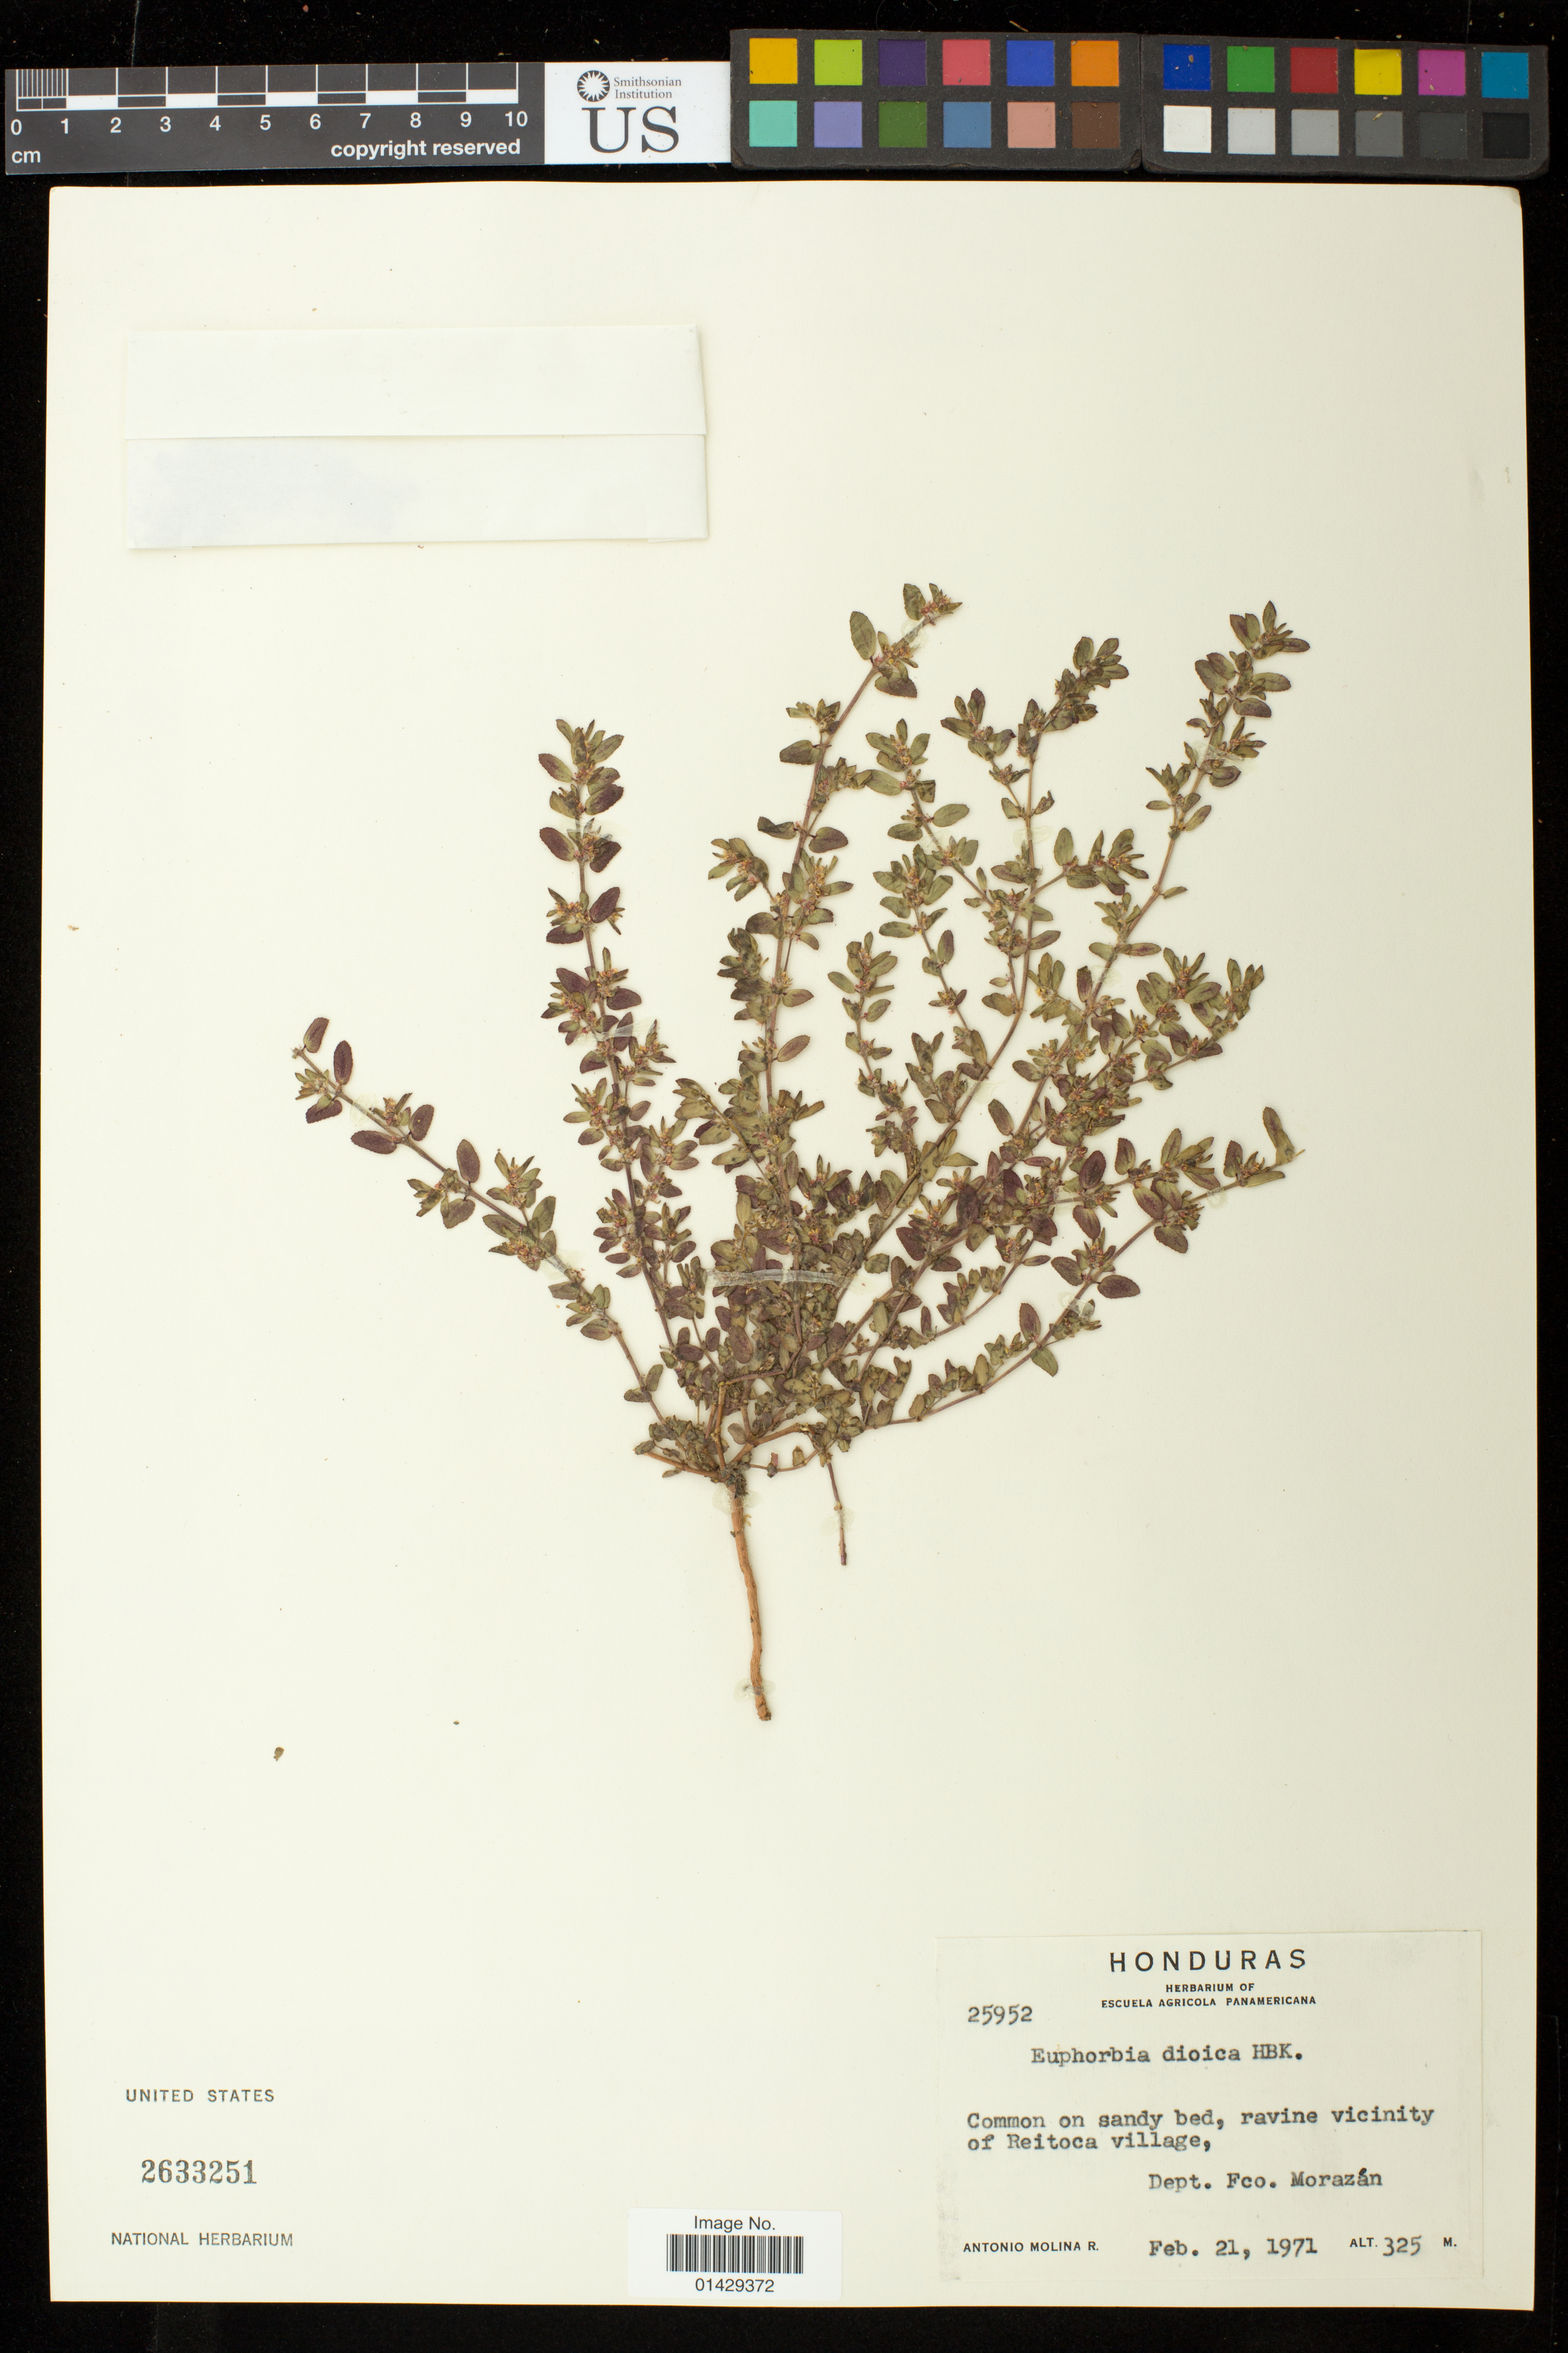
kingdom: Plantae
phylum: Tracheophyta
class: Magnoliopsida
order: Malpighiales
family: Euphorbiaceae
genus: Euphorbia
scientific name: Euphorbia dioeca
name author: Kunth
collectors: A. Molina R.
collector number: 25952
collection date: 1971-02-21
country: Honduras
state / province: Fco. Morazán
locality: Ravine vicinity of Reitoca village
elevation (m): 325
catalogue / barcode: US 2633251